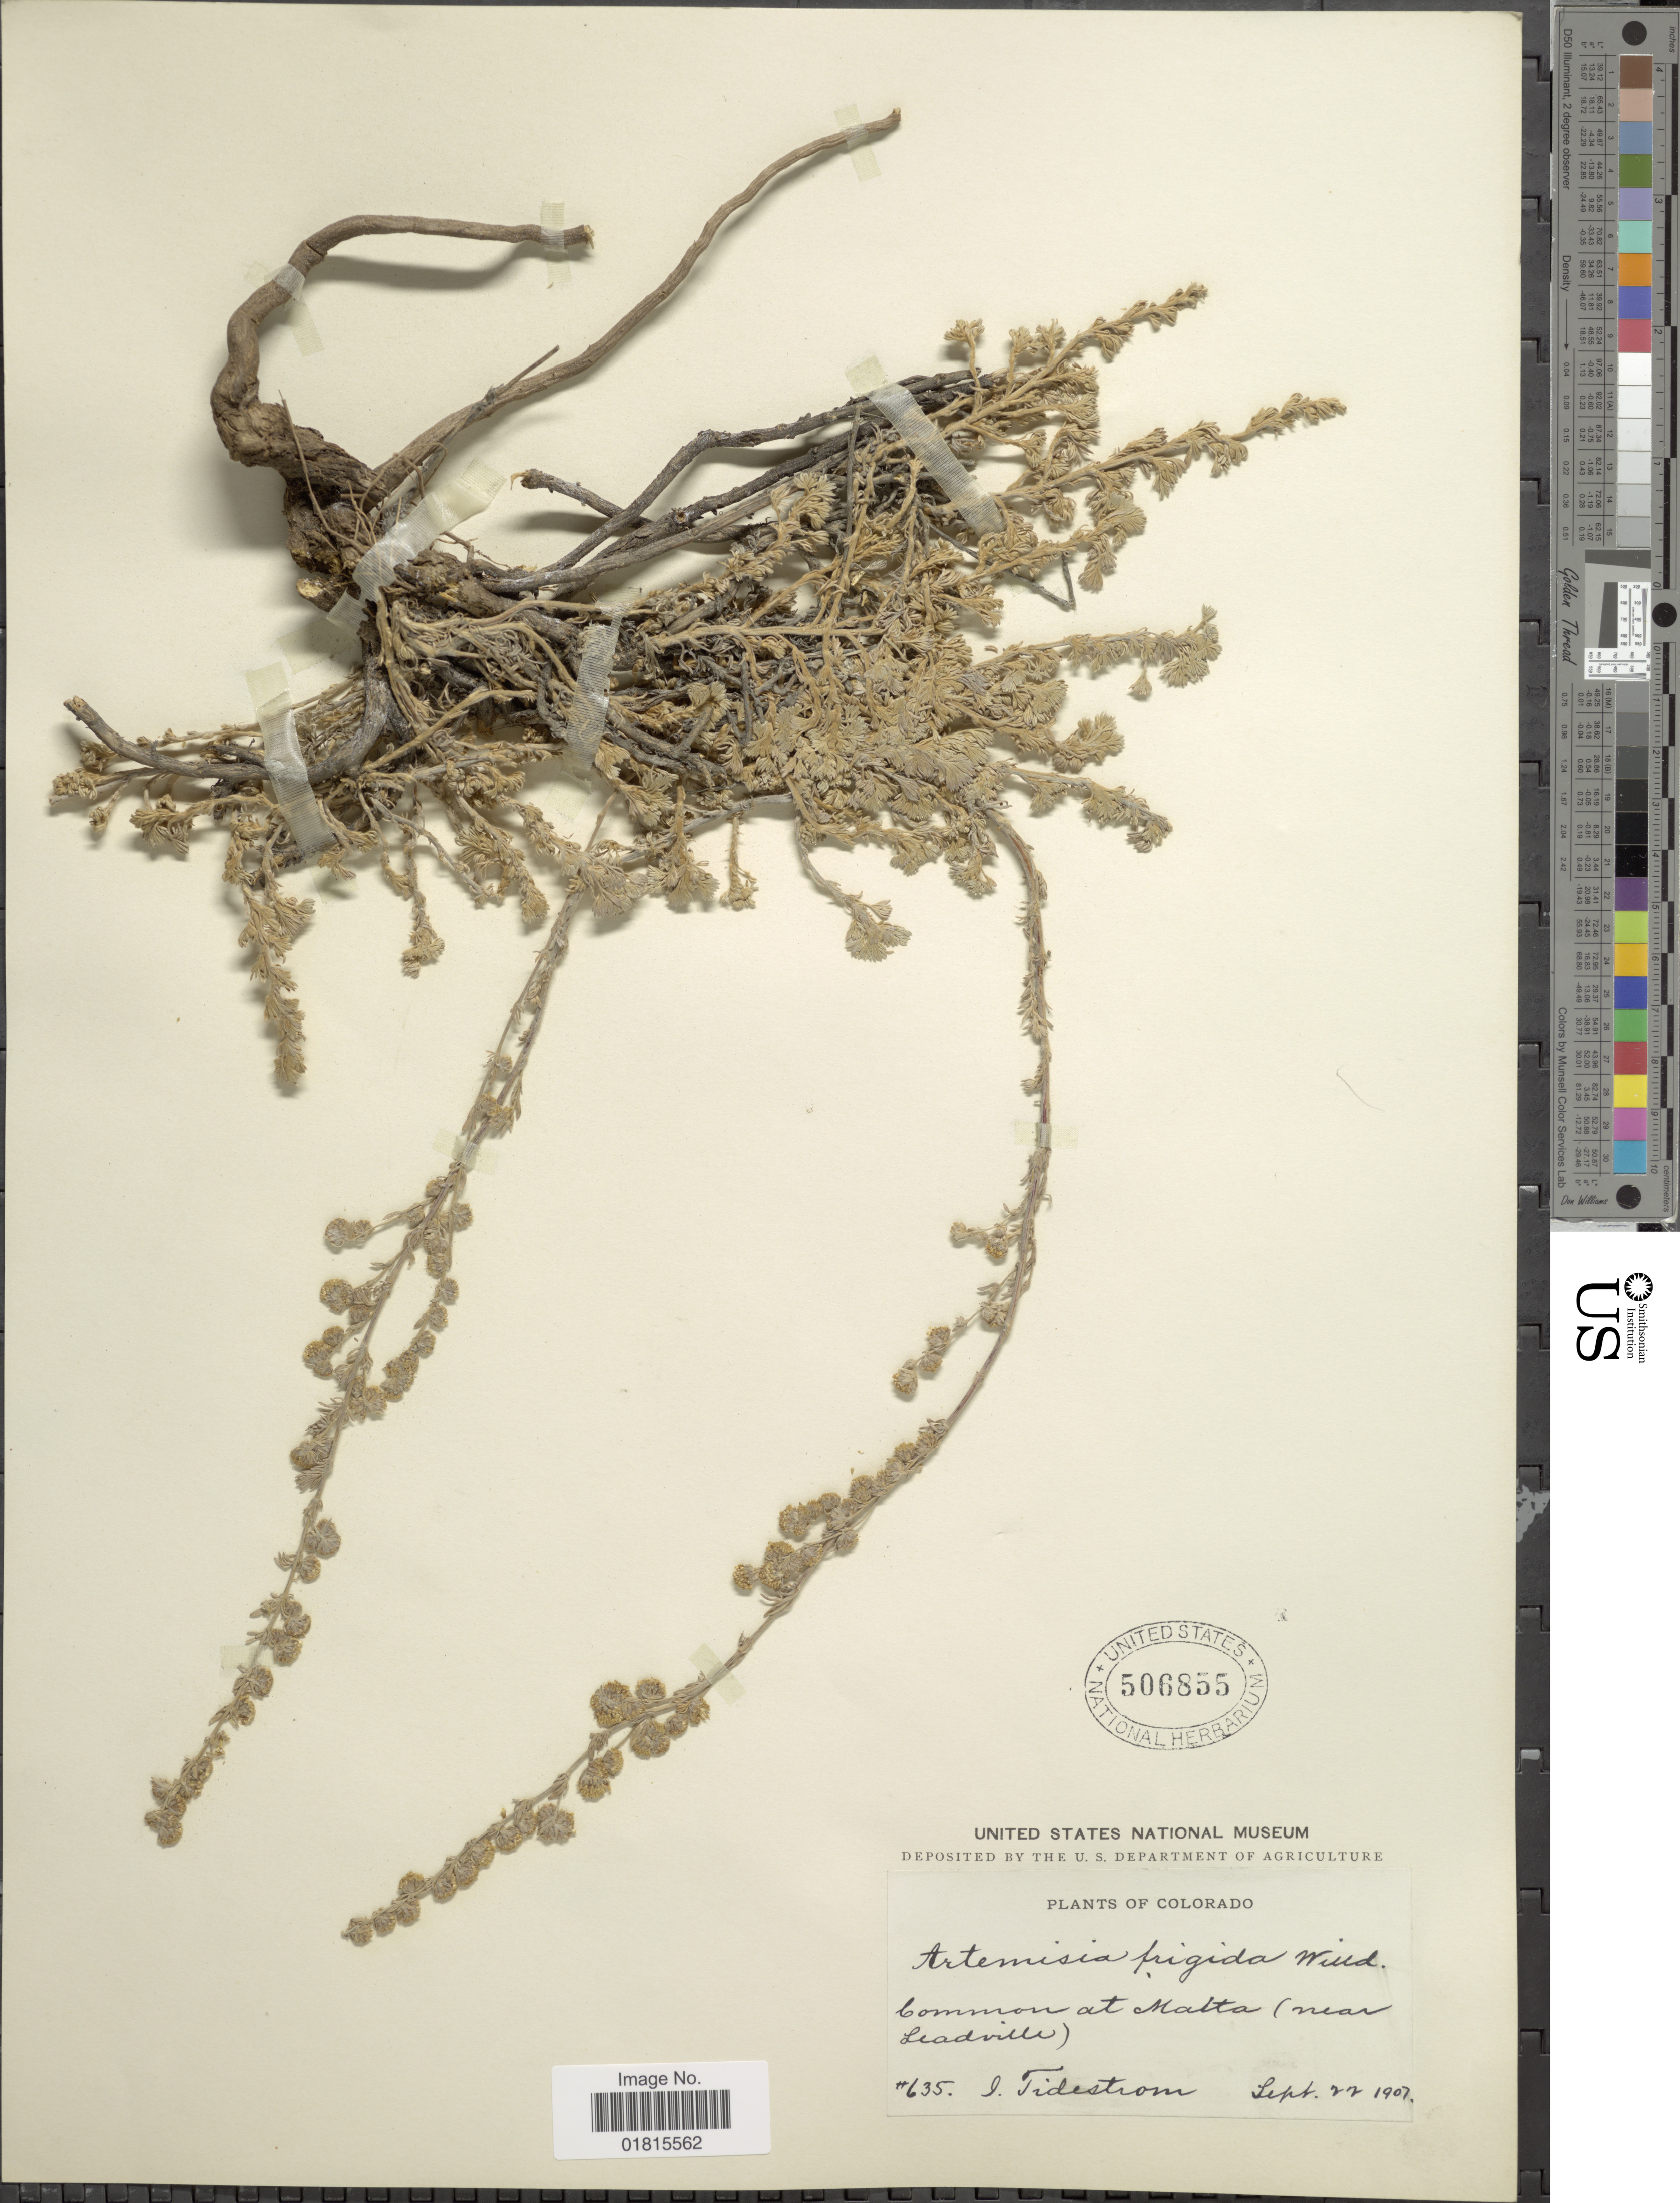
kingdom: Plantae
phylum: Tracheophyta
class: Magnoliopsida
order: Asterales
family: Asteraceae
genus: Artemisia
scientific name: Artemisia frigida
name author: Willd.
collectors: I. F. Tidestrom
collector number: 635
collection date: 1907-09-22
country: United States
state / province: Colorado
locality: Common at Malta (near Leadville)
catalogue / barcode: US 506855